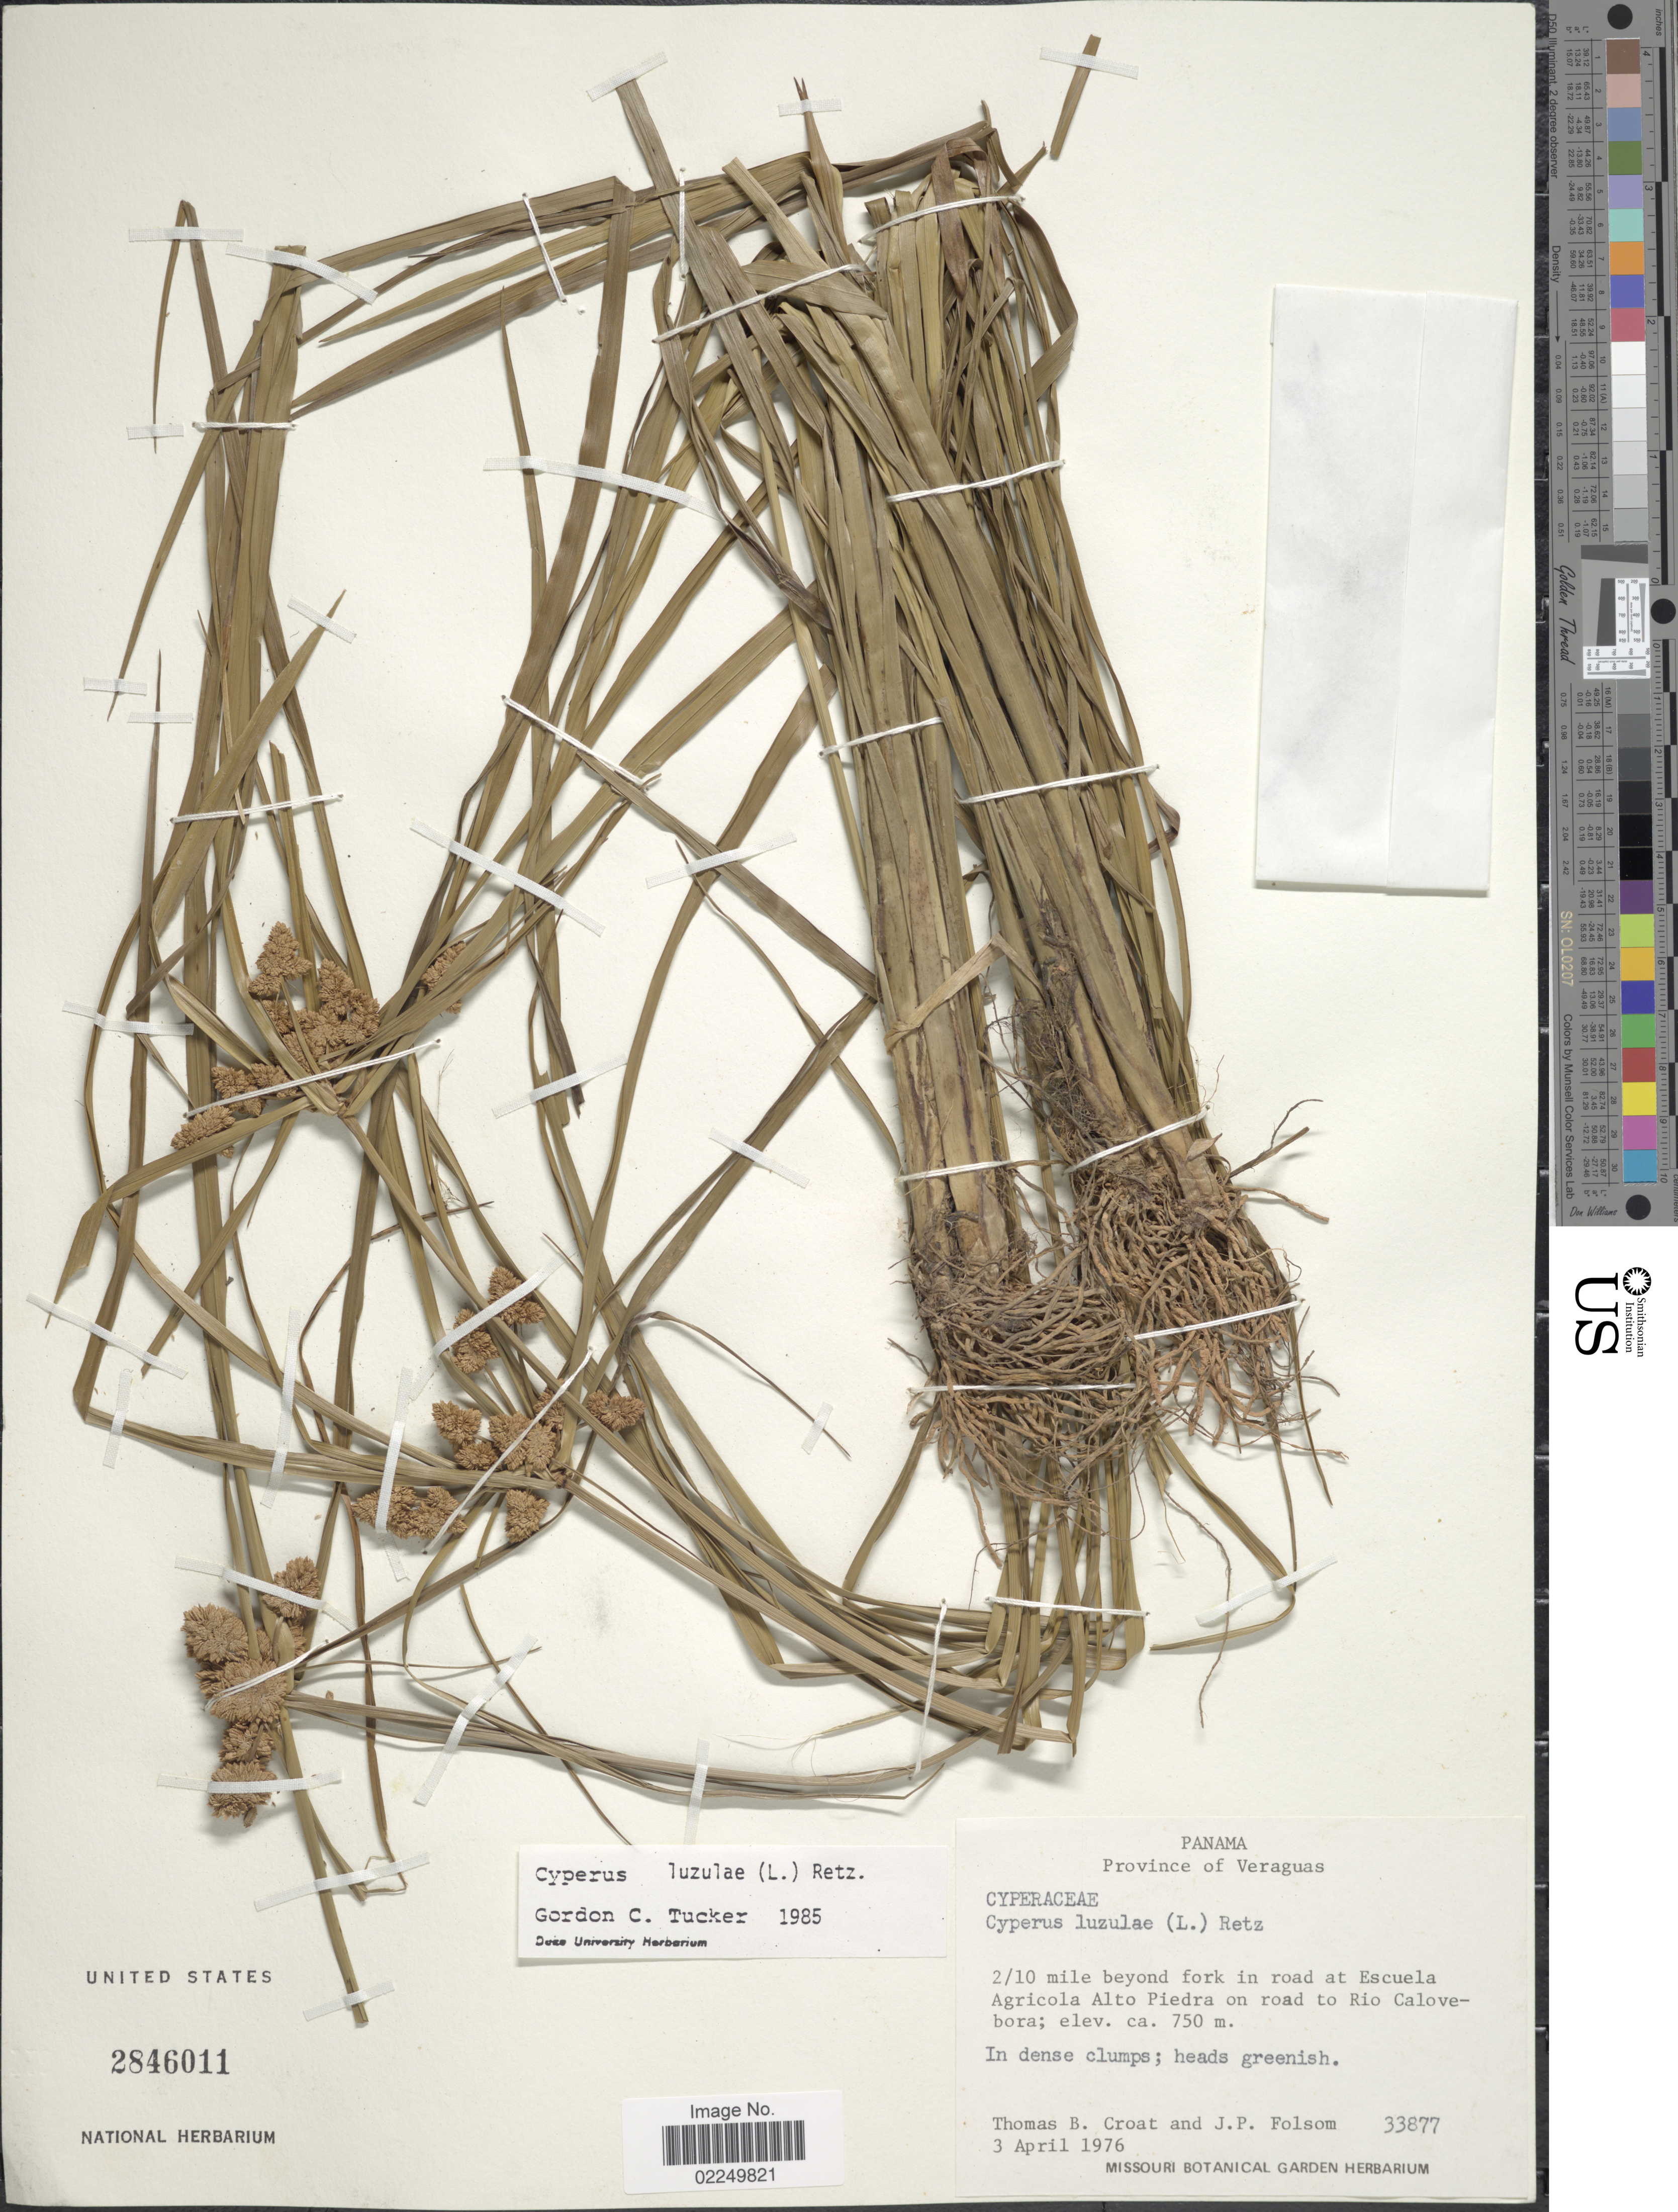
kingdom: Plantae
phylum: Tracheophyta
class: Liliopsida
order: Poales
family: Cyperaceae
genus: Cyperus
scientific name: Cyperus luzulae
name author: (L.) Rottb. ex Retz.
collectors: T. B. Croat & J. P. Folsom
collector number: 33877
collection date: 1976-04-03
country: Panama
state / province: Veraguas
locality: Province of Veraguas, 2/10 mile beyond fork in road at Escuela Agricola Alto Piedra on road to Rio Calovebora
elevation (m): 750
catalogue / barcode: US 2846011